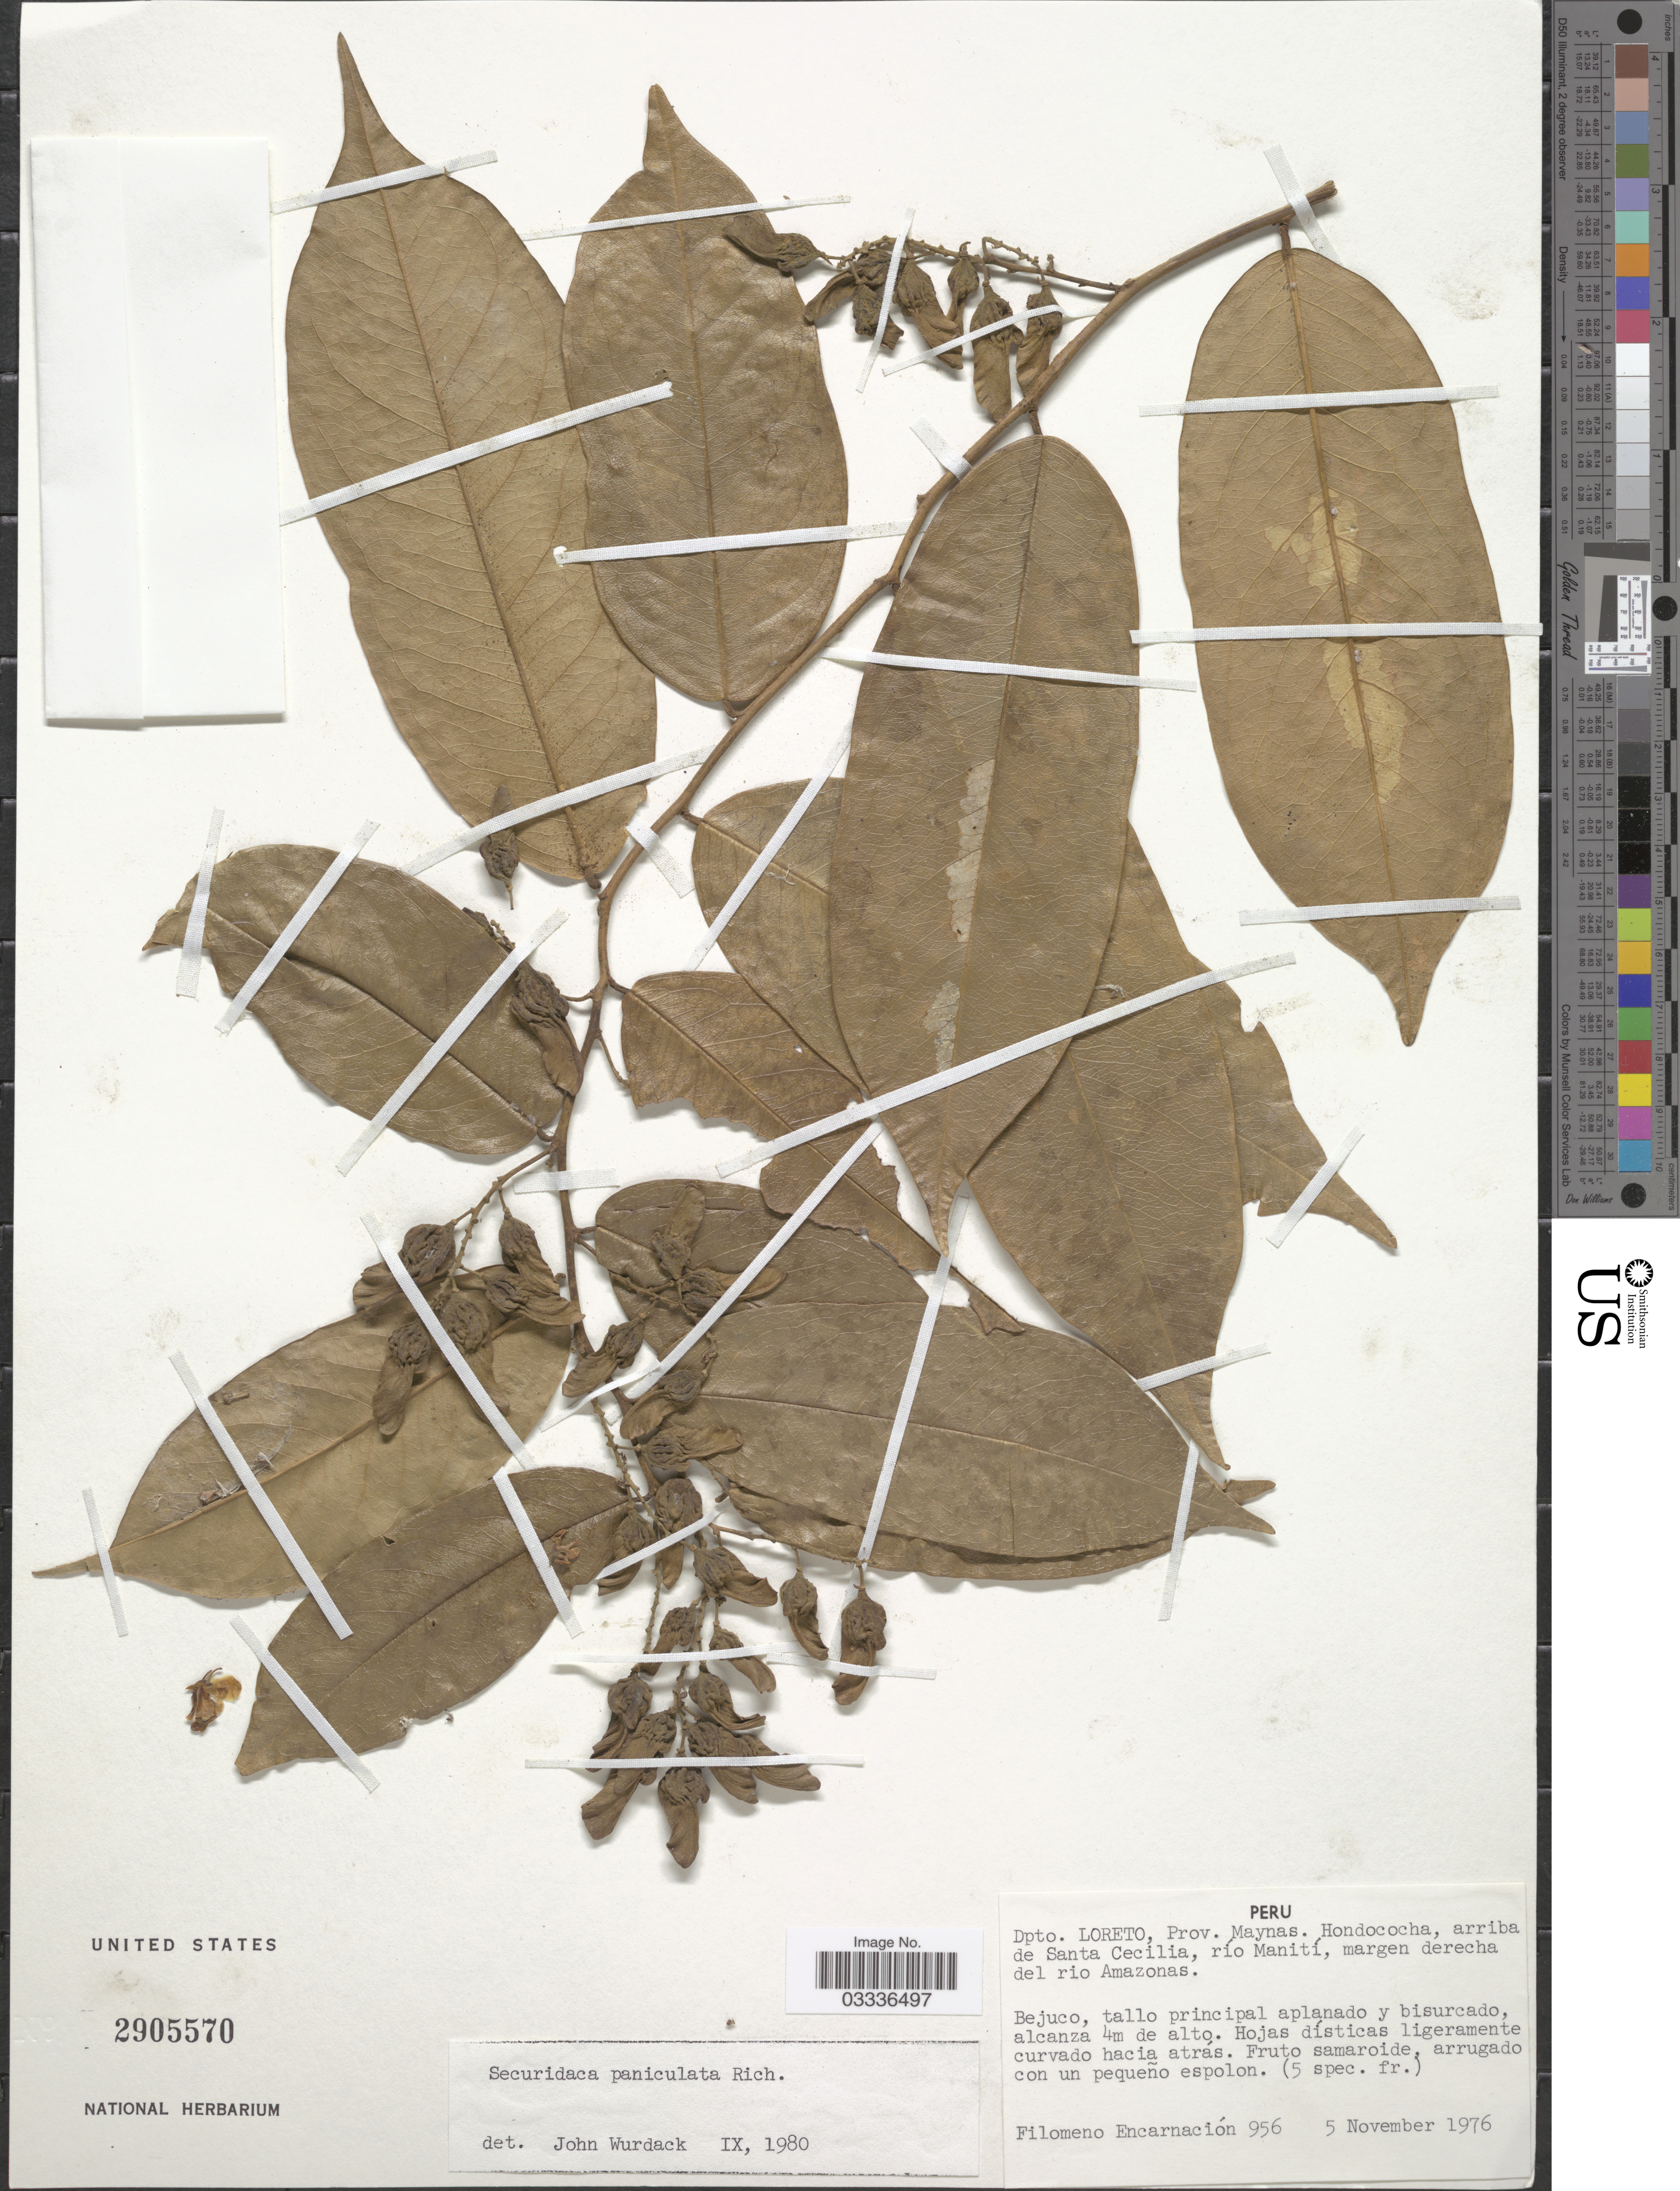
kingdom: Plantae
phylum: Tracheophyta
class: Magnoliopsida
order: Fabales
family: Polygalaceae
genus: Securidaca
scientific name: Securidaca paniculata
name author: Rich.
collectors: F. Encarnación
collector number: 956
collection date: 1976-11-05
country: Peru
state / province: Loreto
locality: Dpto. Loreto, Prov. Maynas. Hondococha, arriba de Santa Cecilia, río Manití, margen derecha del rio Amazonas.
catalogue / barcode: US 2905570